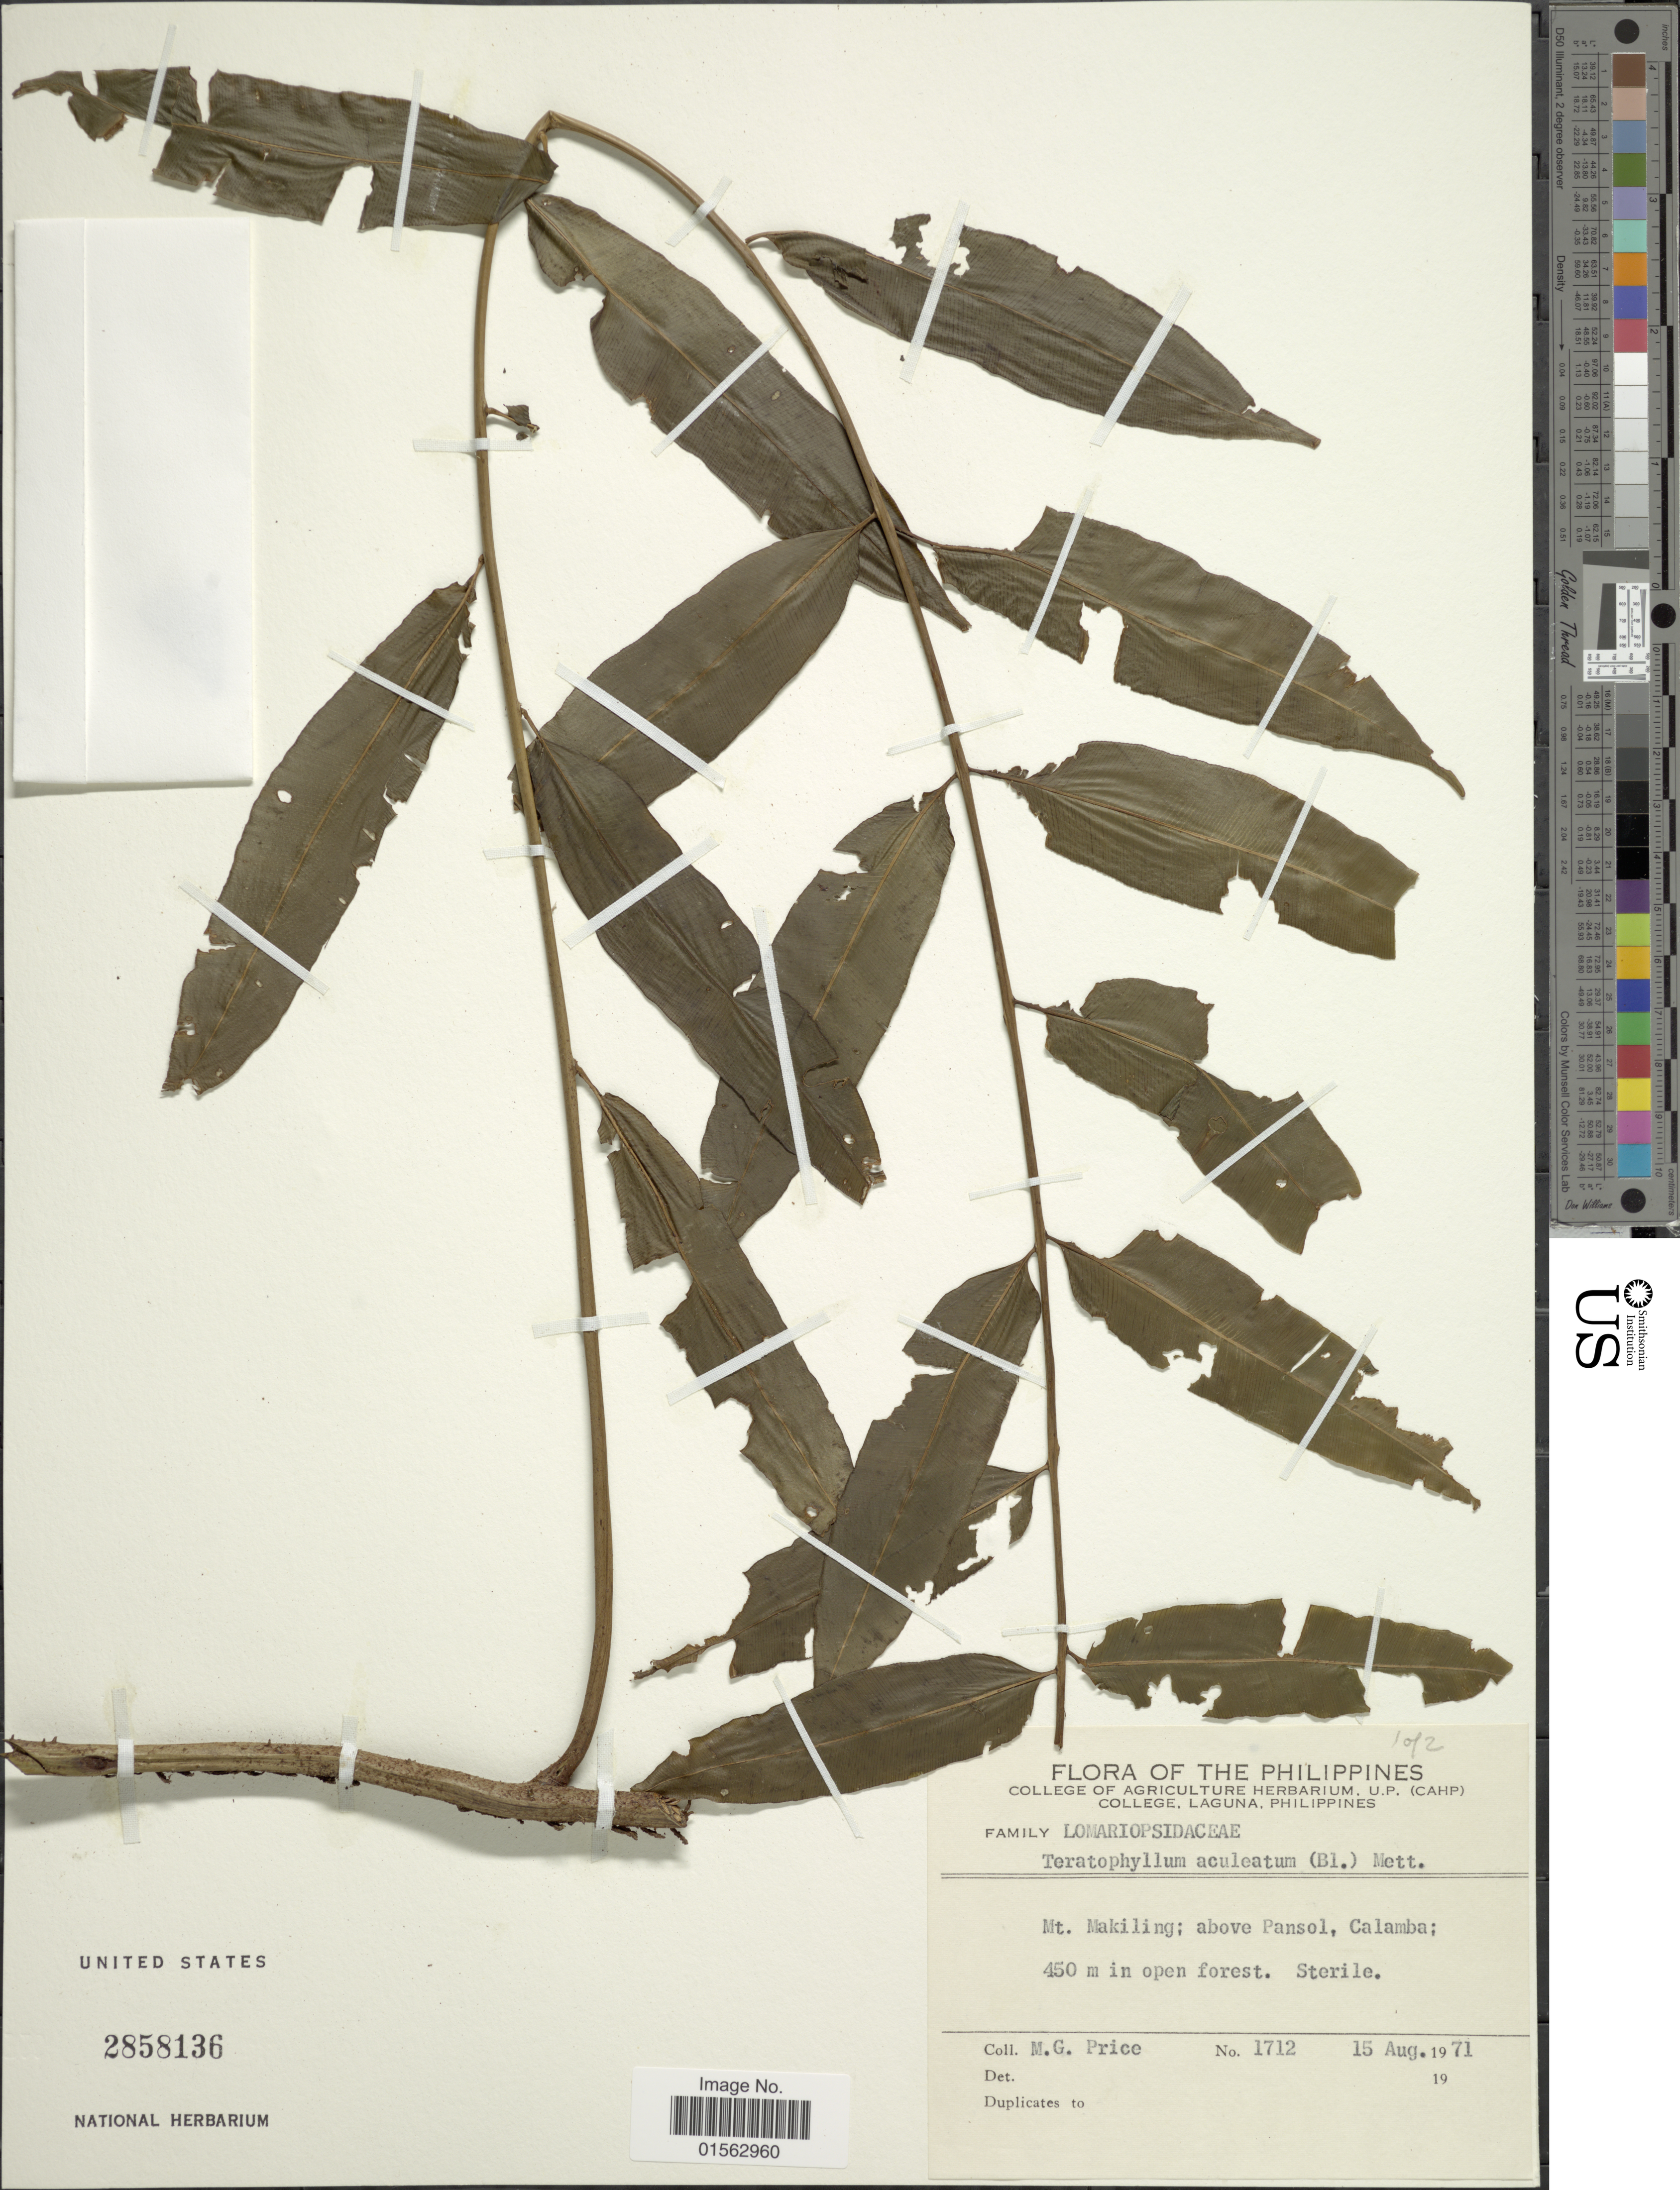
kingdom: Plantae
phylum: Tracheophyta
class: Polypodiopsida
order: Polypodiales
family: Dryopteridaceae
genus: Teratophyllum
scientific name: Teratophyllum aculeatum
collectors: M. G. Price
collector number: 1712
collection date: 1971-08-15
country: Philippines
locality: Philippines, Mt. Makiling; above Pansol, Calamba, 450 m in open forest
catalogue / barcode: US 2858136